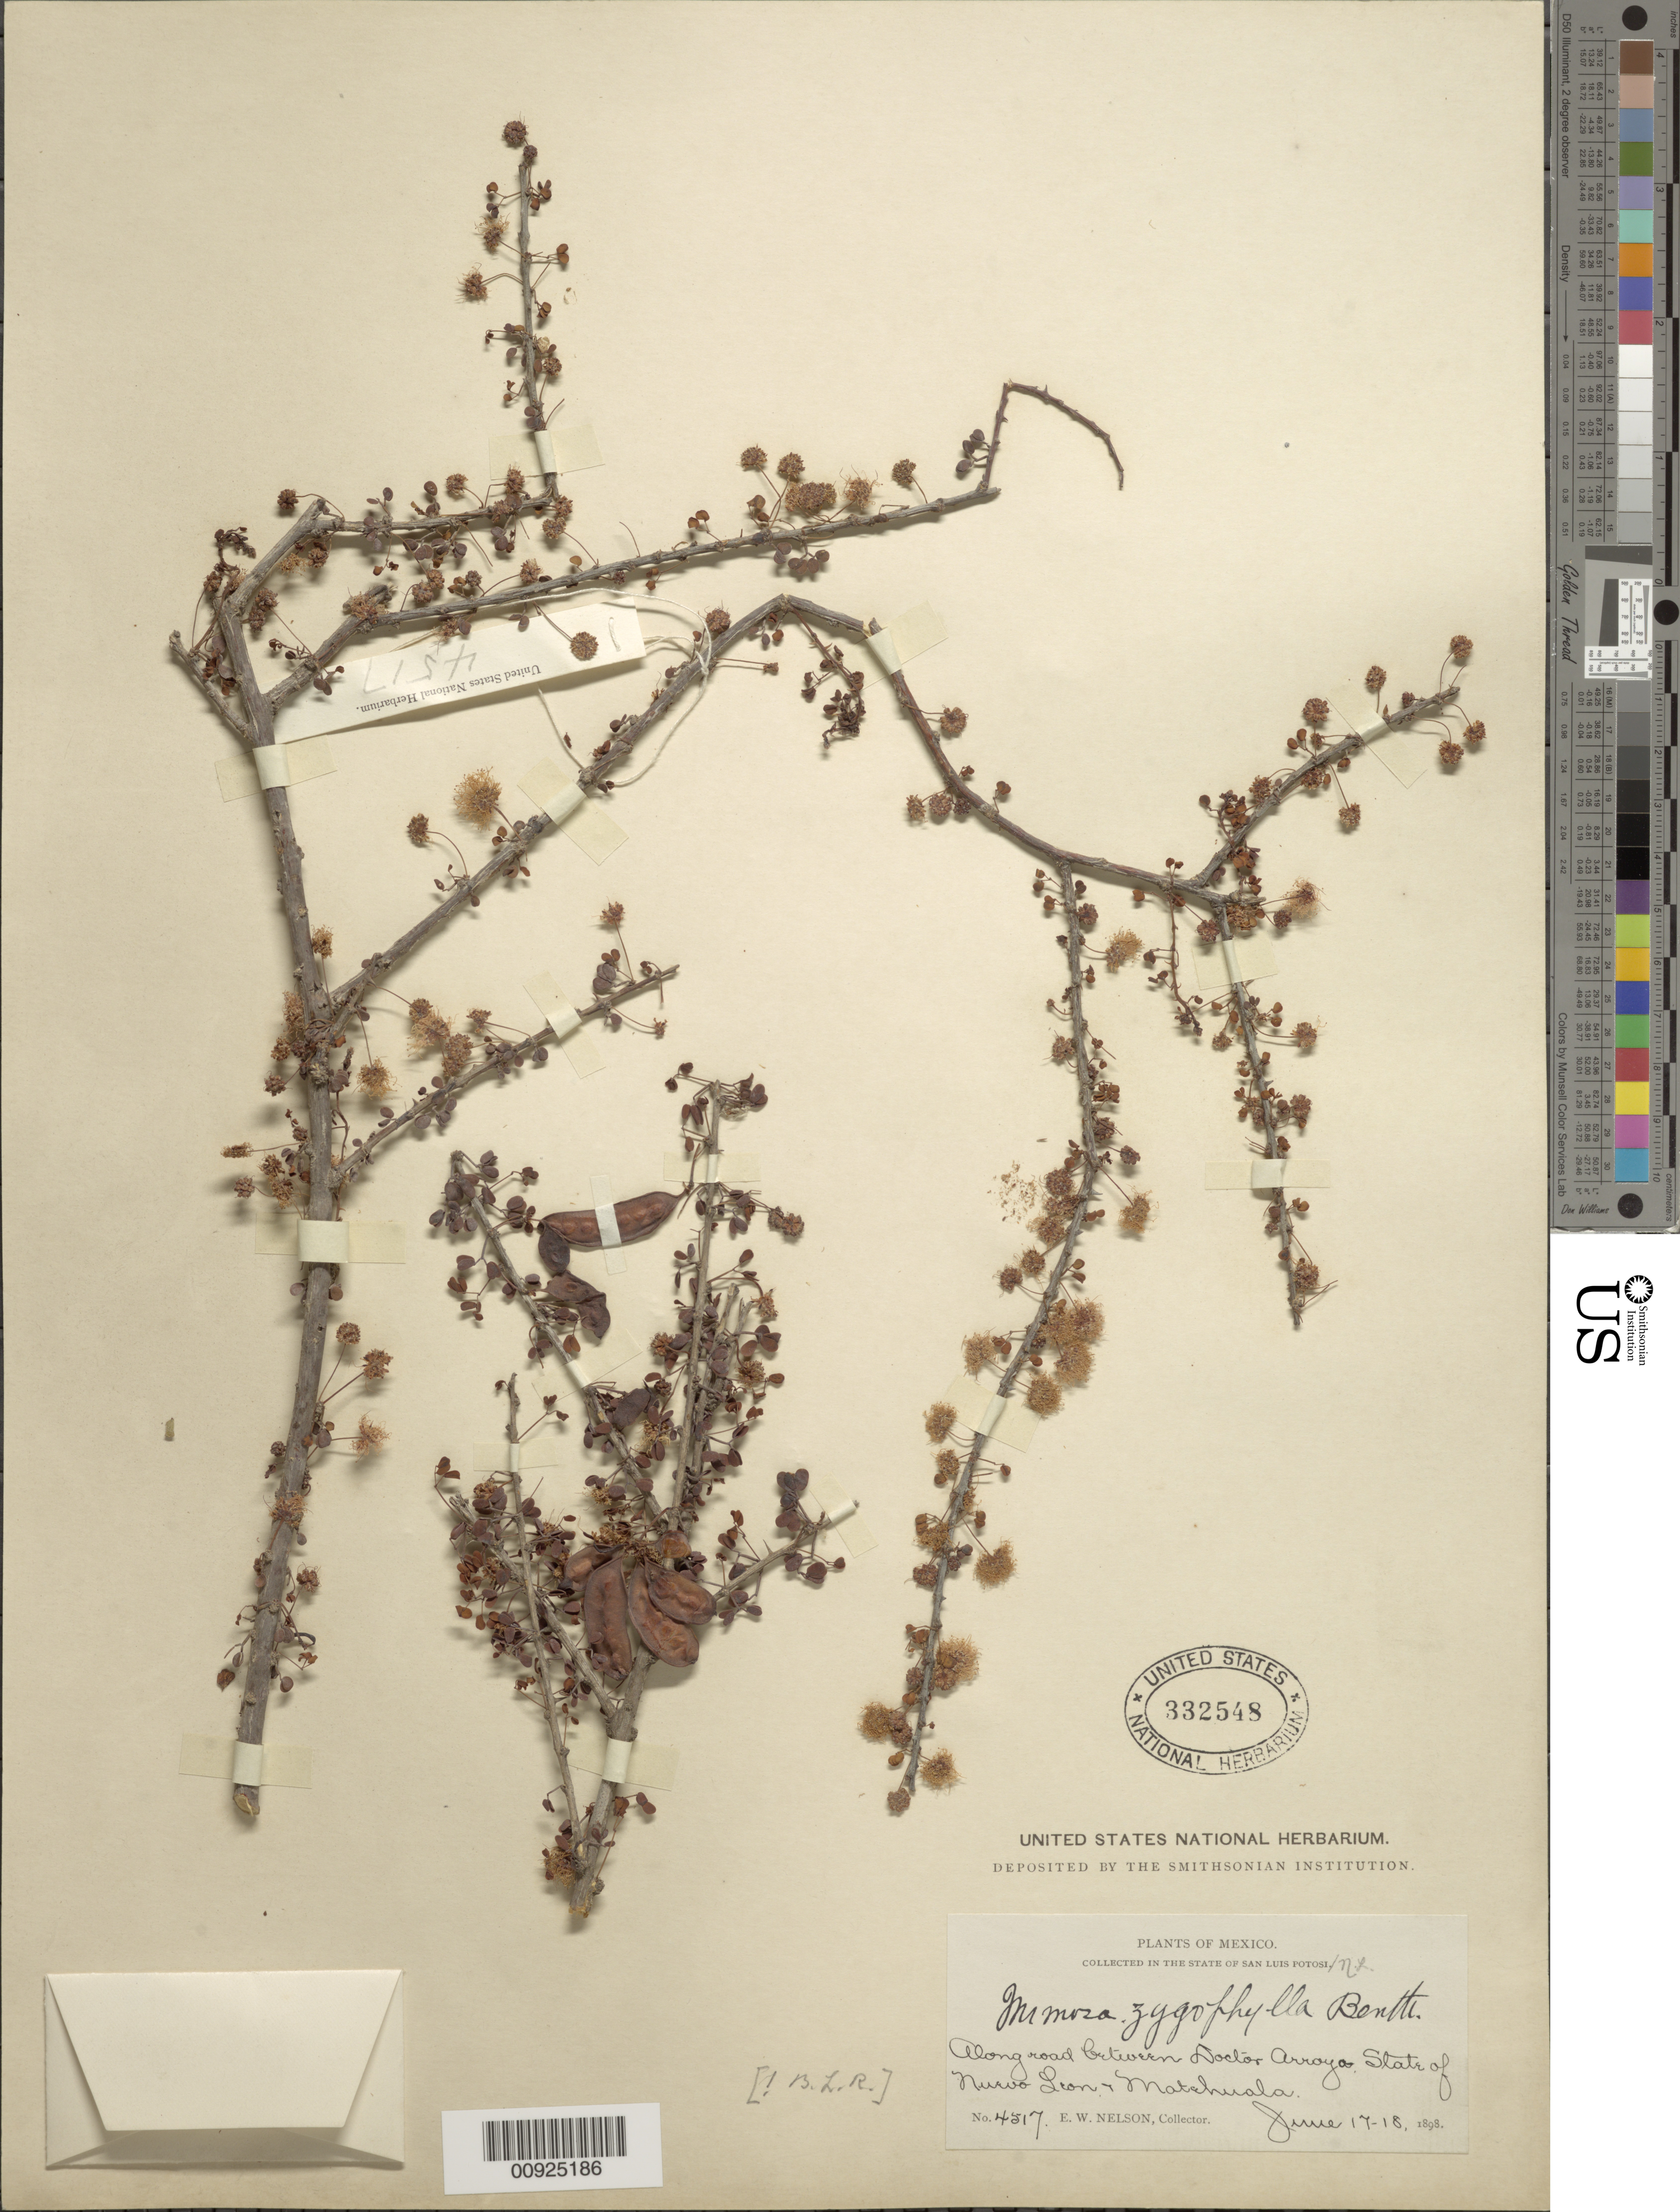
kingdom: Plantae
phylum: Tracheophyta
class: Magnoliopsida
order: Fabales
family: Fabaceae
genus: Mimosa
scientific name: Mimosa zygophylla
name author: Benth.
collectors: E. W. Nelson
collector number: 4517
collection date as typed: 17 Jun 1898 to 18 Jun 1898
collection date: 1898-06-17/1898-06-18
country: Mexico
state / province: Nuevo León / San Luis Potosí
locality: Along road between Doctor Arroyo, State of Nuevo León & Matehuala, San Luis Potosí.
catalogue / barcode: US 332548